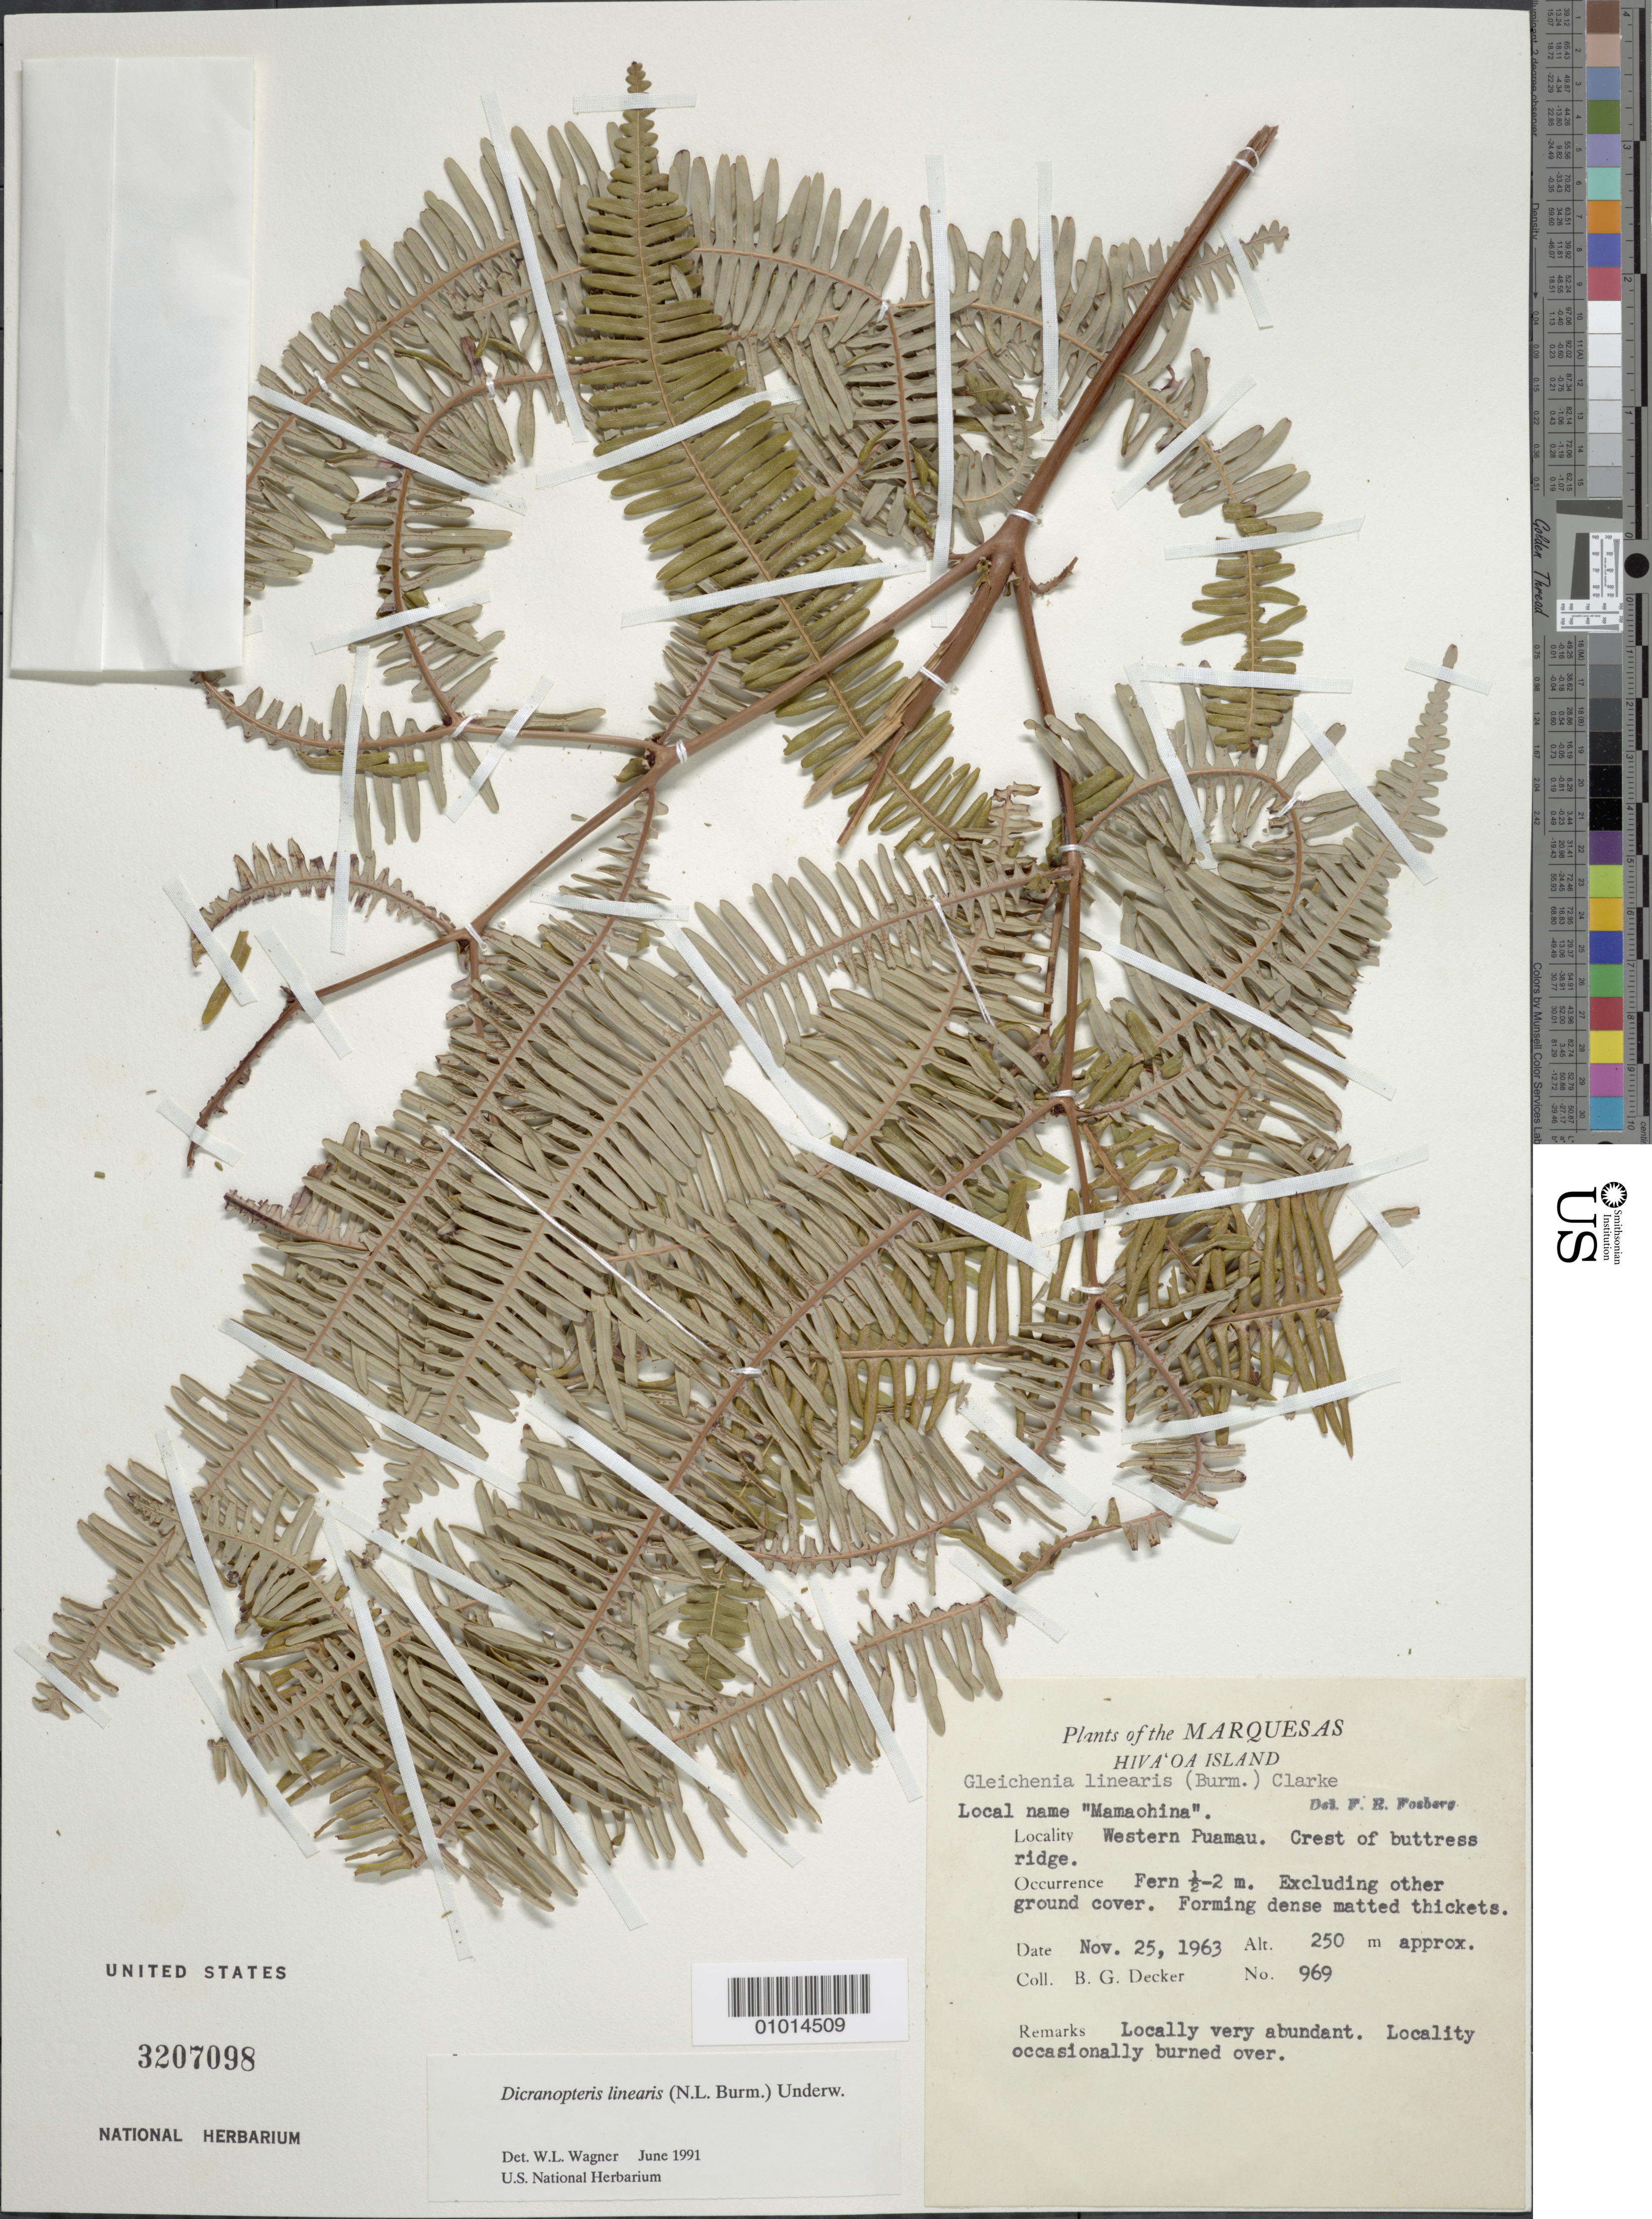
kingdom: Plantae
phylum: Tracheophyta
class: Polypodiopsida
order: Gleicheniales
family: Gleicheniaceae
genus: Dicranopteris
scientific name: Dicranopteris linearis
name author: (Burm. f.) Underw.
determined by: Wagner, W. L., (BOT), Smithsonian Institution - National Museum of Natural History (UNITED STATES)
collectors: B. G. Decker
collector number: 969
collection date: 1963-11-25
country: French Polynesia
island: Hiva Oa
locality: W Puamau, crest of buttress ridge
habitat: Locally very abundant. Locality occasionally burned over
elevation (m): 250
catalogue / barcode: US 3207098